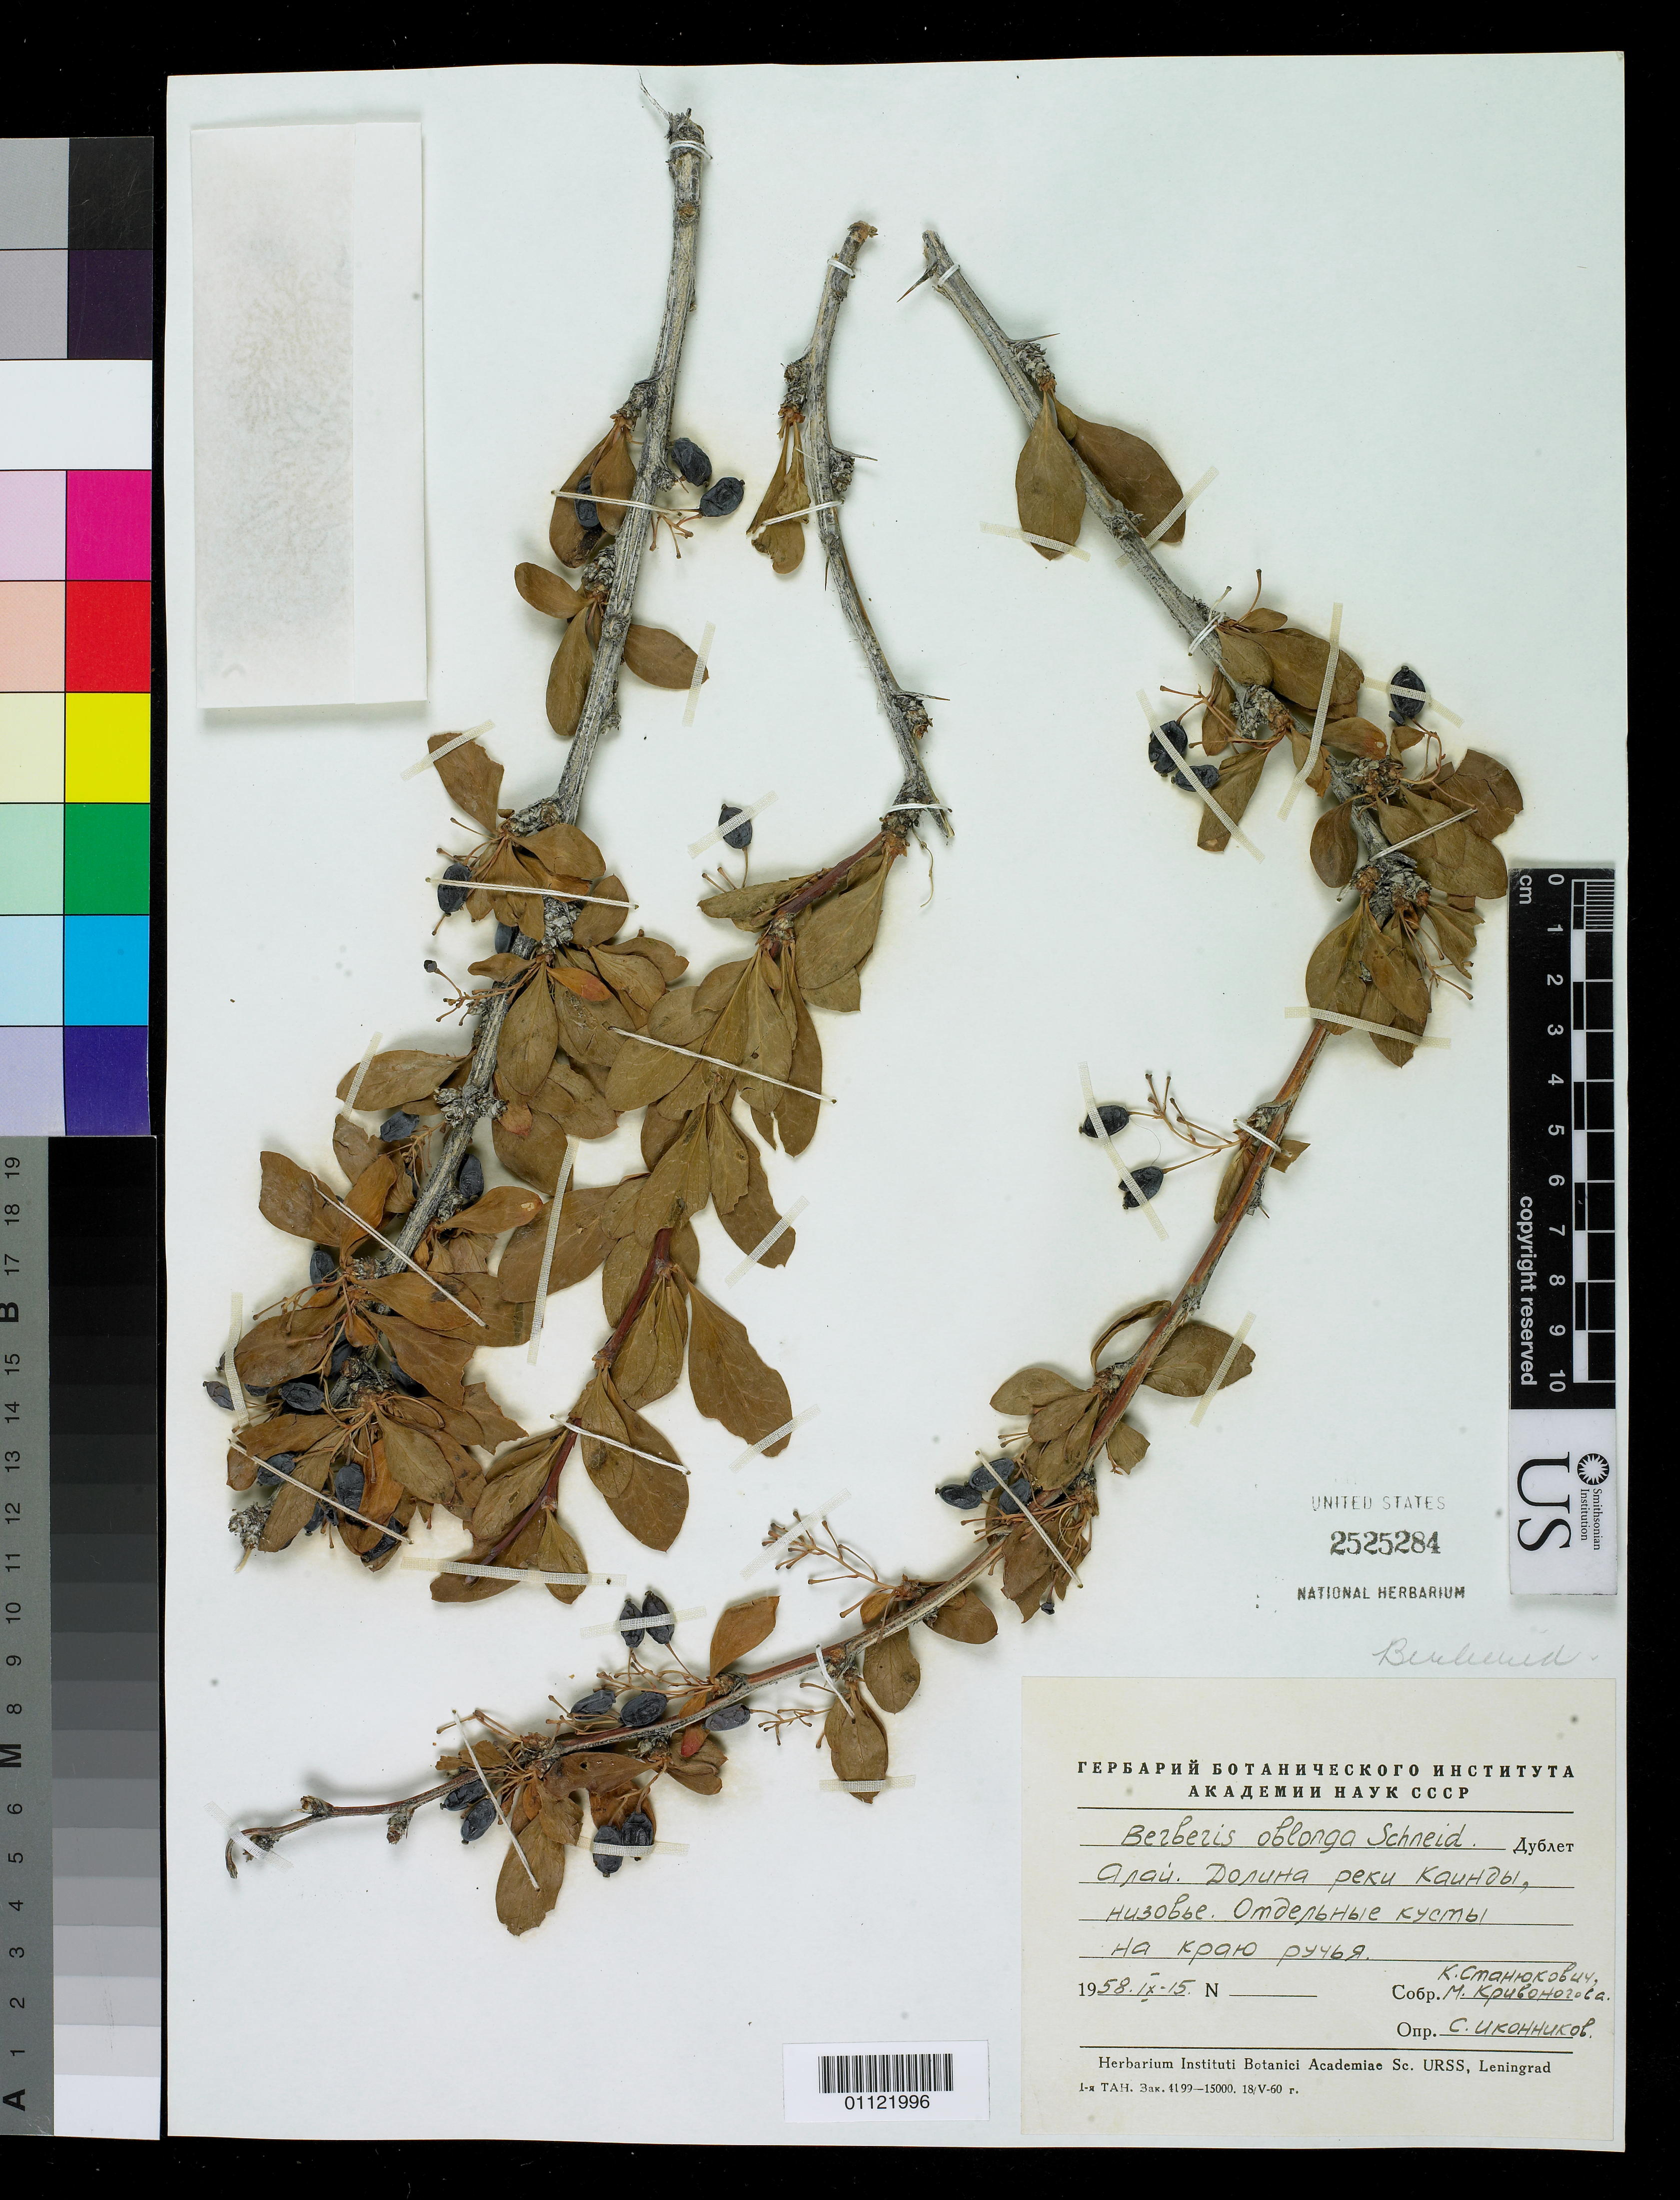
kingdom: Plantae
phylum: Tracheophyta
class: Magnoliopsida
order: Ranunculales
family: Berberidaceae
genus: Berberis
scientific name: Berberis oblonga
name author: (Regel) C.K. Schneid.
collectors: K. Stanukovich & M. Krivonogova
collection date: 1958-09-15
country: Russian Federation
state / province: Altai Republic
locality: Valley of Kainda River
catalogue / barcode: US 2525284